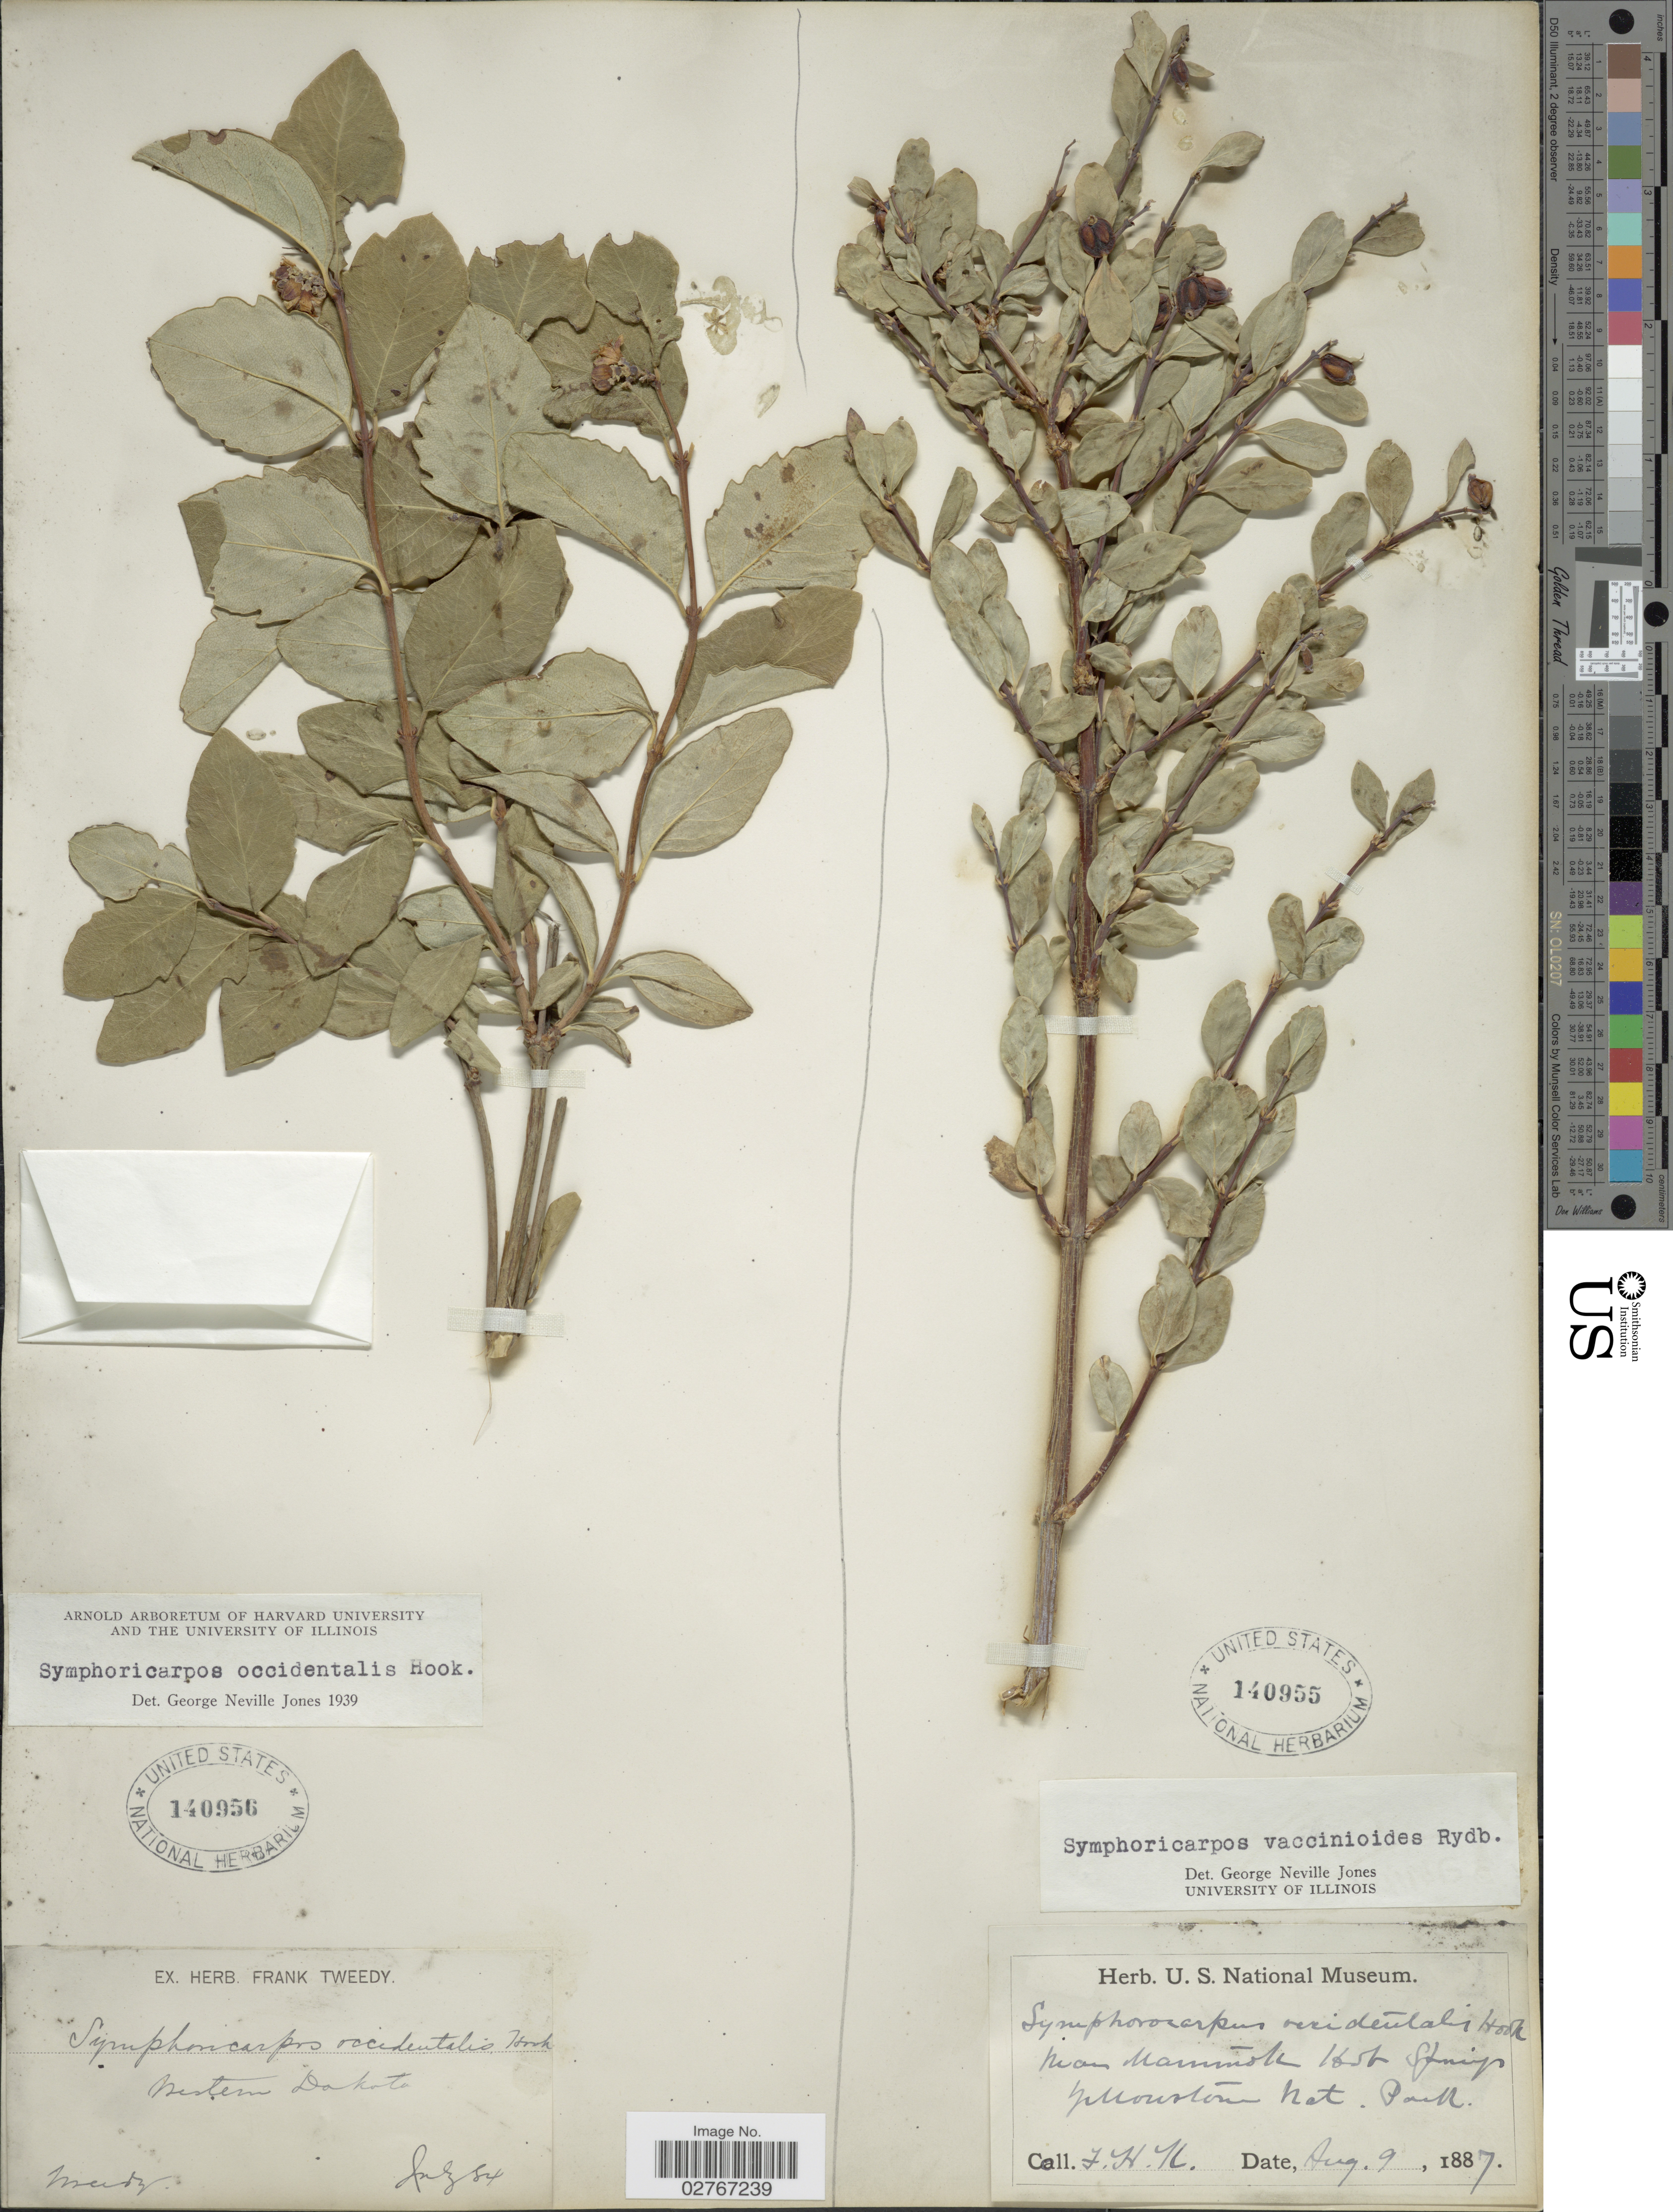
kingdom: Plantae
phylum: Tracheophyta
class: Magnoliopsida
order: Dipsacales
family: Caprifoliaceae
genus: Symphoricarpos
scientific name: Symphoricarpos occidentalis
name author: (R. Br.) Hook.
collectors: F. H. K.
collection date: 1887-08-09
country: United States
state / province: Wyoming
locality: Near Mammoth Hot Springs, Yellowstone Nat. Park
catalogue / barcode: US 140955-2